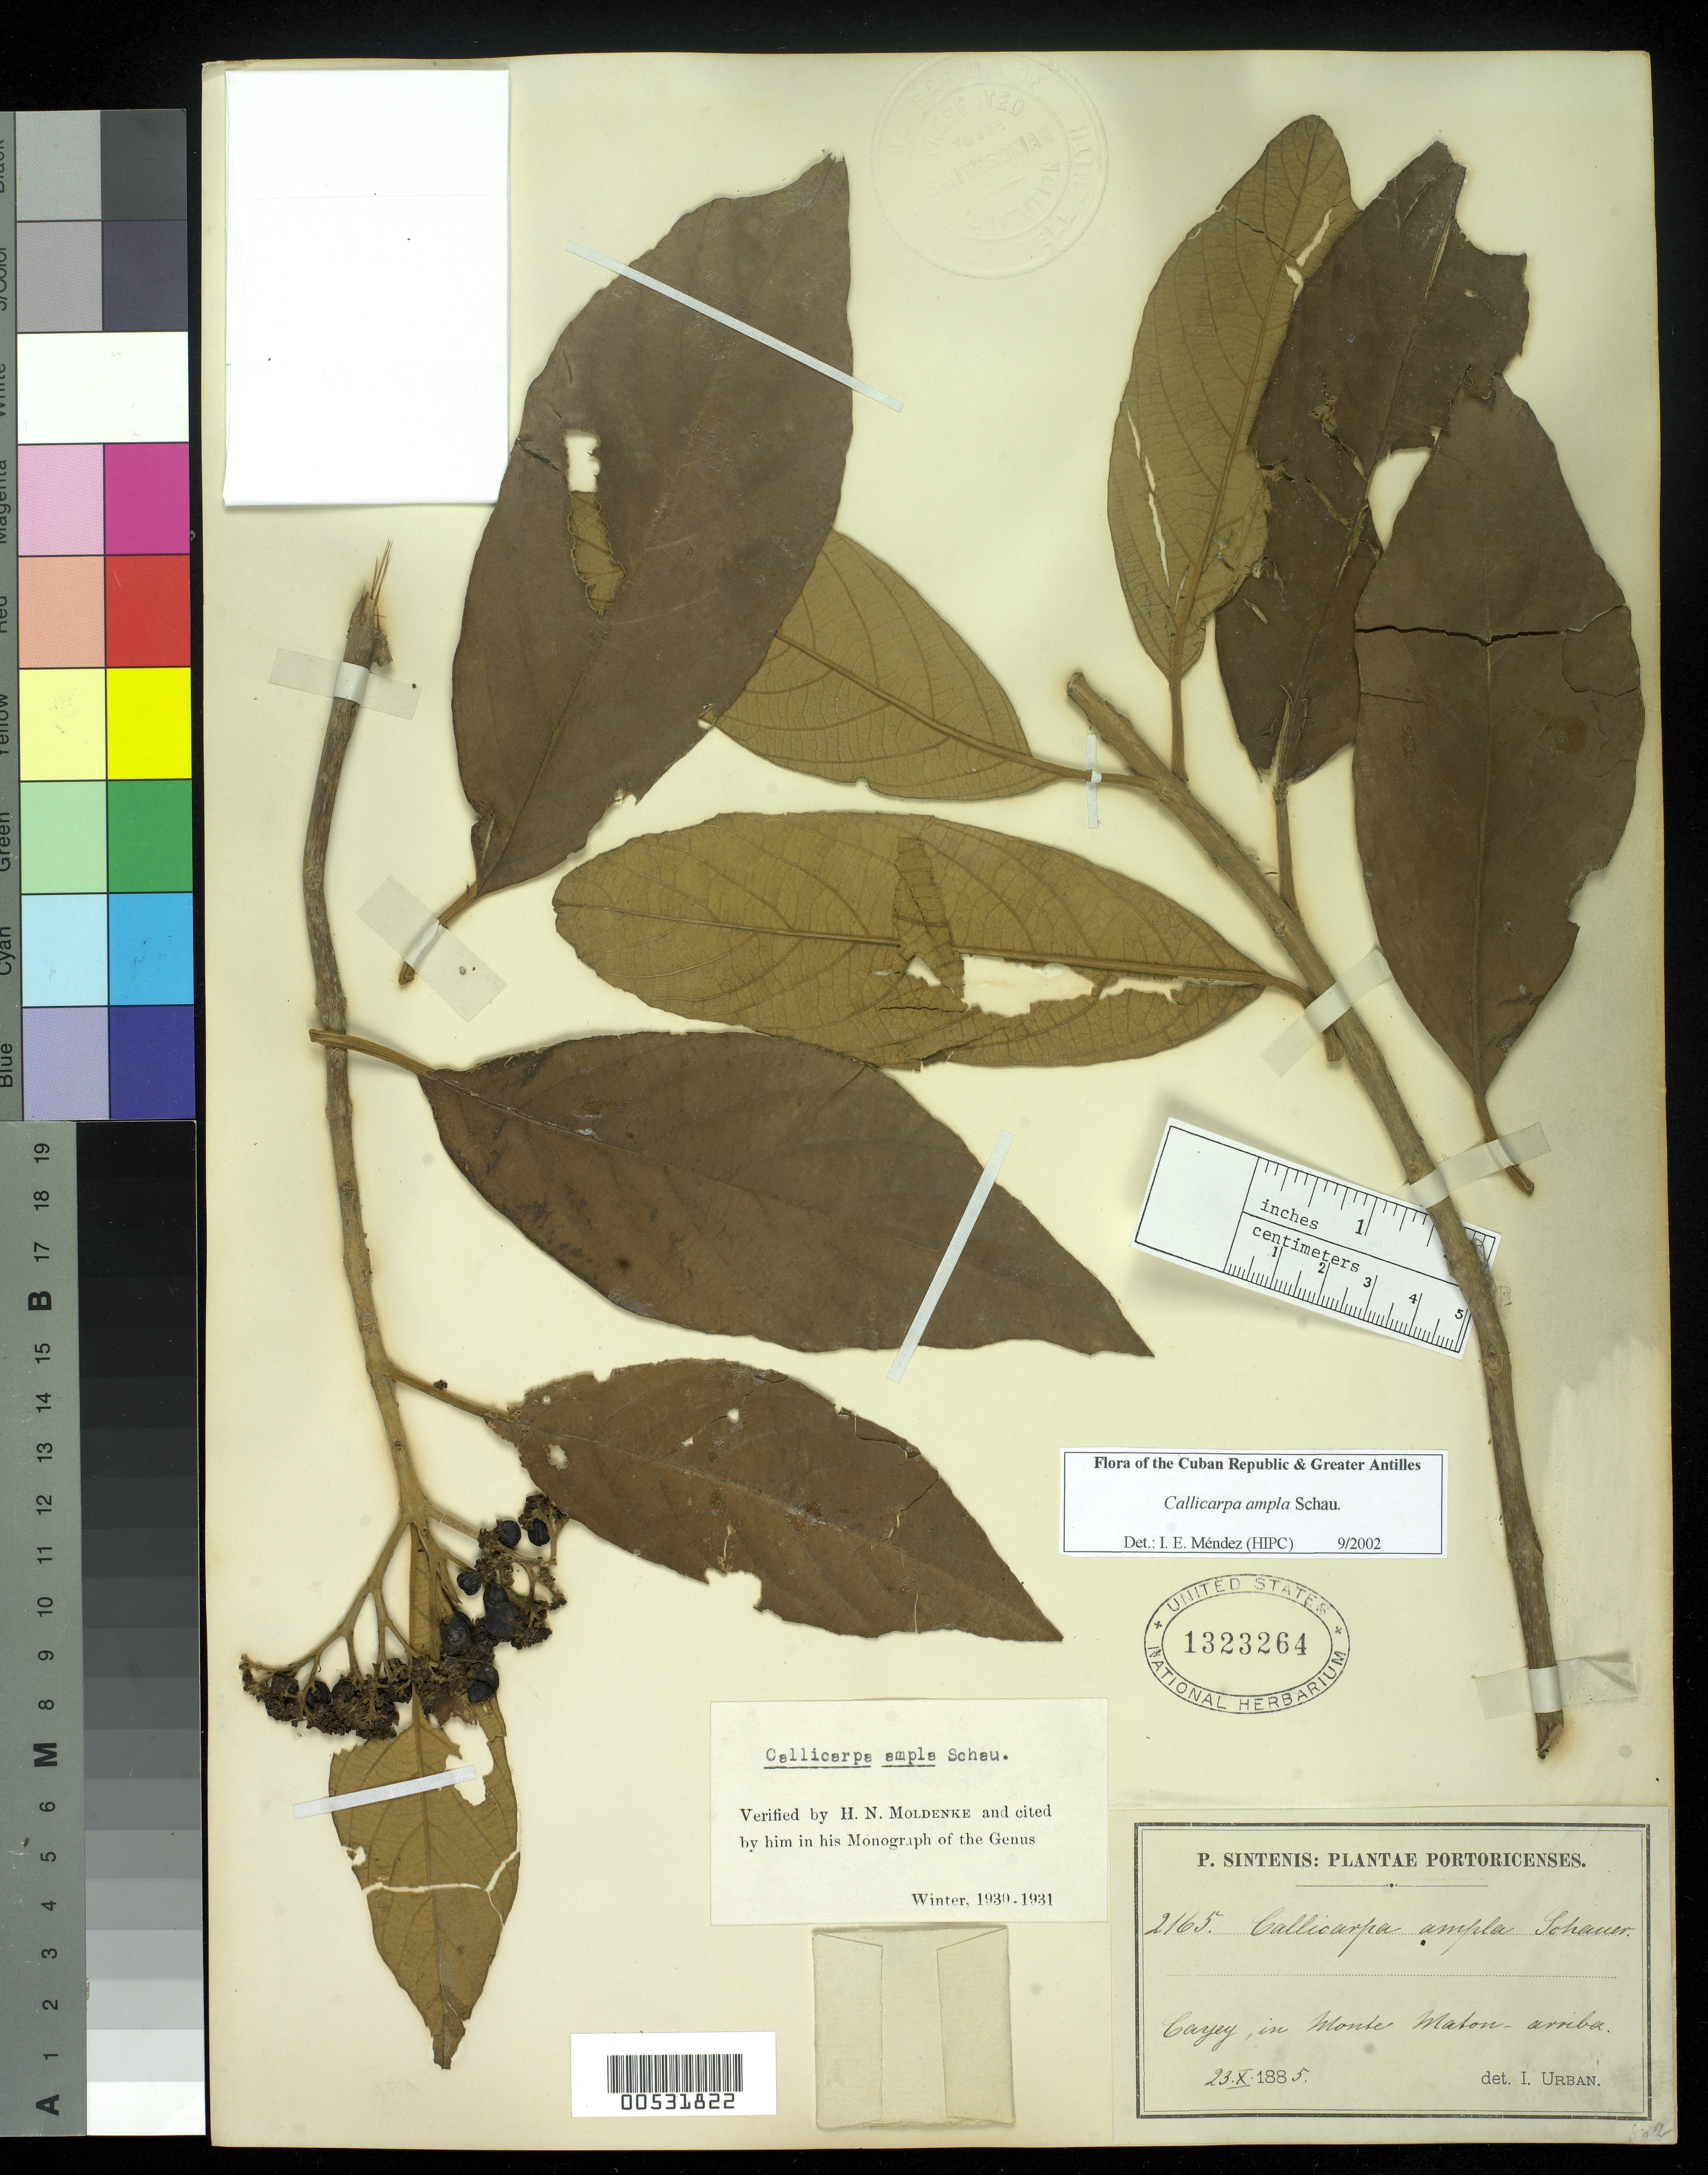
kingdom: Plantae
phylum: Tracheophyta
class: Magnoliopsida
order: Lamiales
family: Lamiaceae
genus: Callicarpa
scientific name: Callicarpa ampla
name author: Schauer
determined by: Moldenke, H. N.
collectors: I. Urban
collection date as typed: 1885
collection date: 1885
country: United States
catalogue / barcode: US 1323264